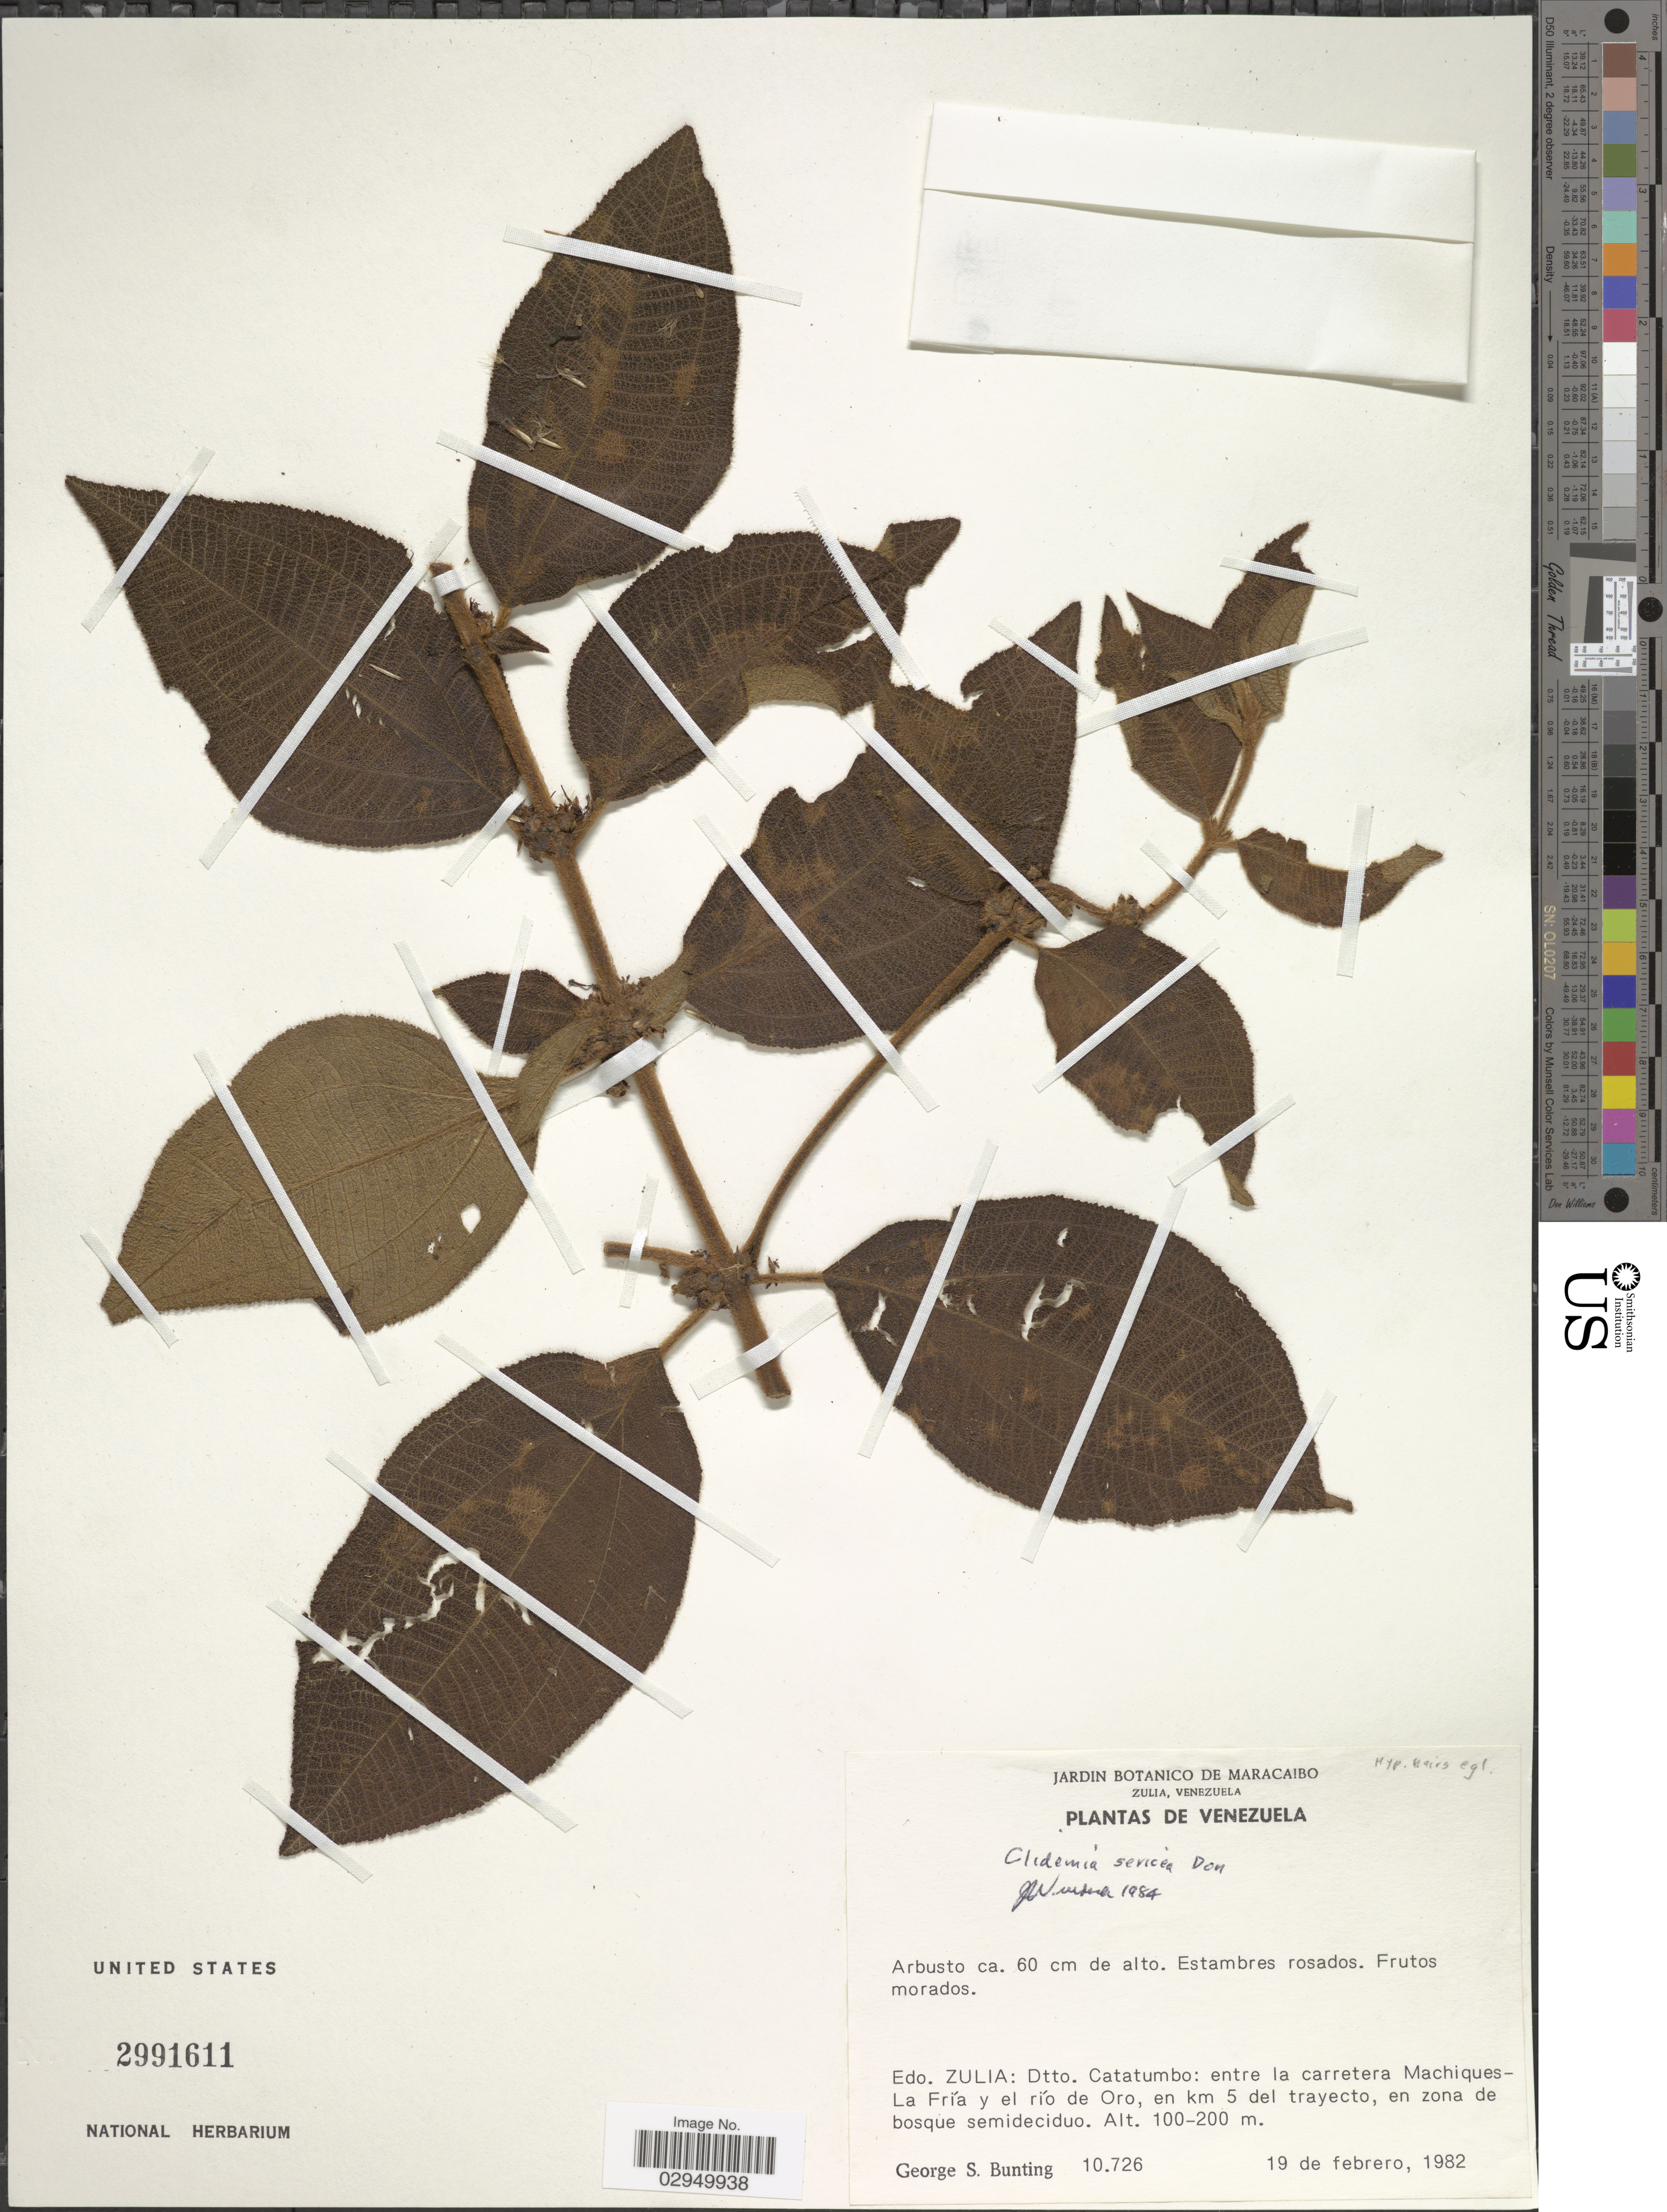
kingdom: Plantae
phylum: Tracheophyta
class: Magnoliopsida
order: Myrtales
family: Melastomataceae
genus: Clidemia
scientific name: Clidemia rubra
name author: (Aubl.) Mart.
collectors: G. S. Bunting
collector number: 10726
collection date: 1982-02-19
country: Venezuela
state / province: Zulia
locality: Dtto. Catatumbo: entre la carretera Machiques-La Fría y el río de Oro, en km 5 del trayecto, en zona de bosque semideciduo.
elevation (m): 100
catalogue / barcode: US 2991611